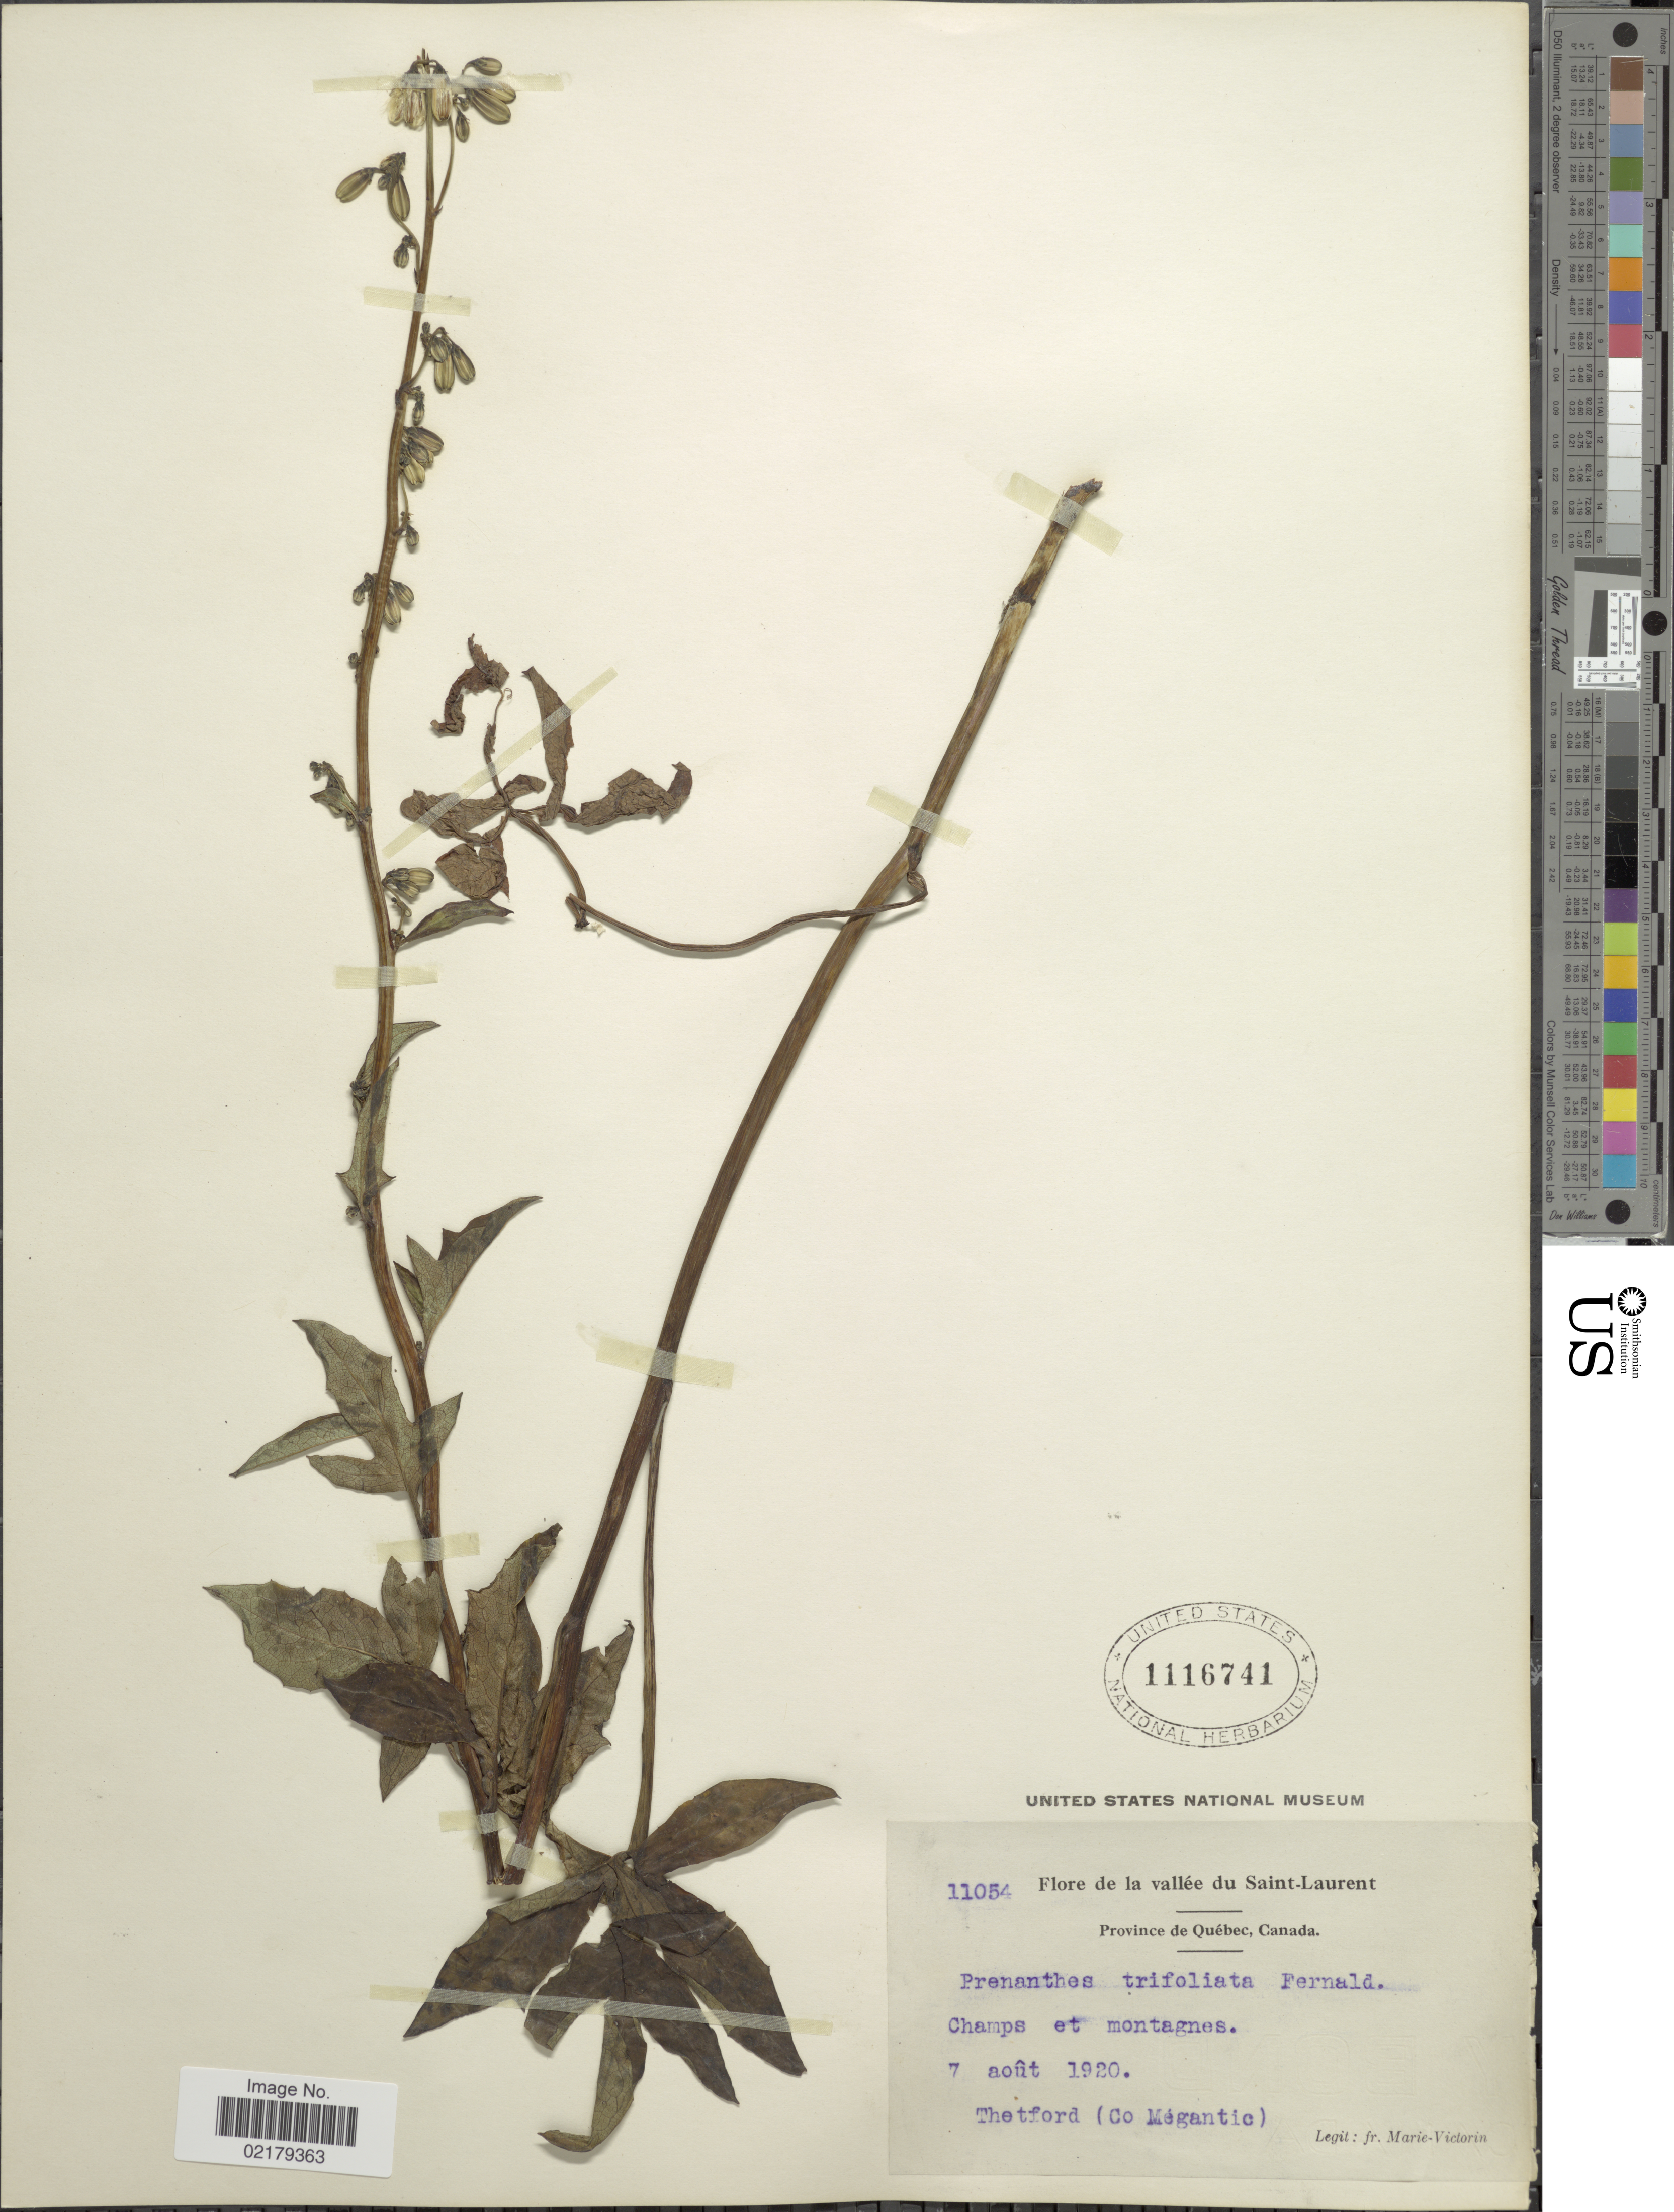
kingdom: Plantae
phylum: Tracheophyta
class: Magnoliopsida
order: Asterales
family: Asteraceae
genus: Nabalus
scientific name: Nabalus trifoliolatus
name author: Cass.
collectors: Fr. Marie-Victorin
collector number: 11054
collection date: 1920-08-07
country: Canada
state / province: Quebec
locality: Champs et montagnes, Thetford (Co Mégantic), de la vallée du Saint-Laurent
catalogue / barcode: US 1116741